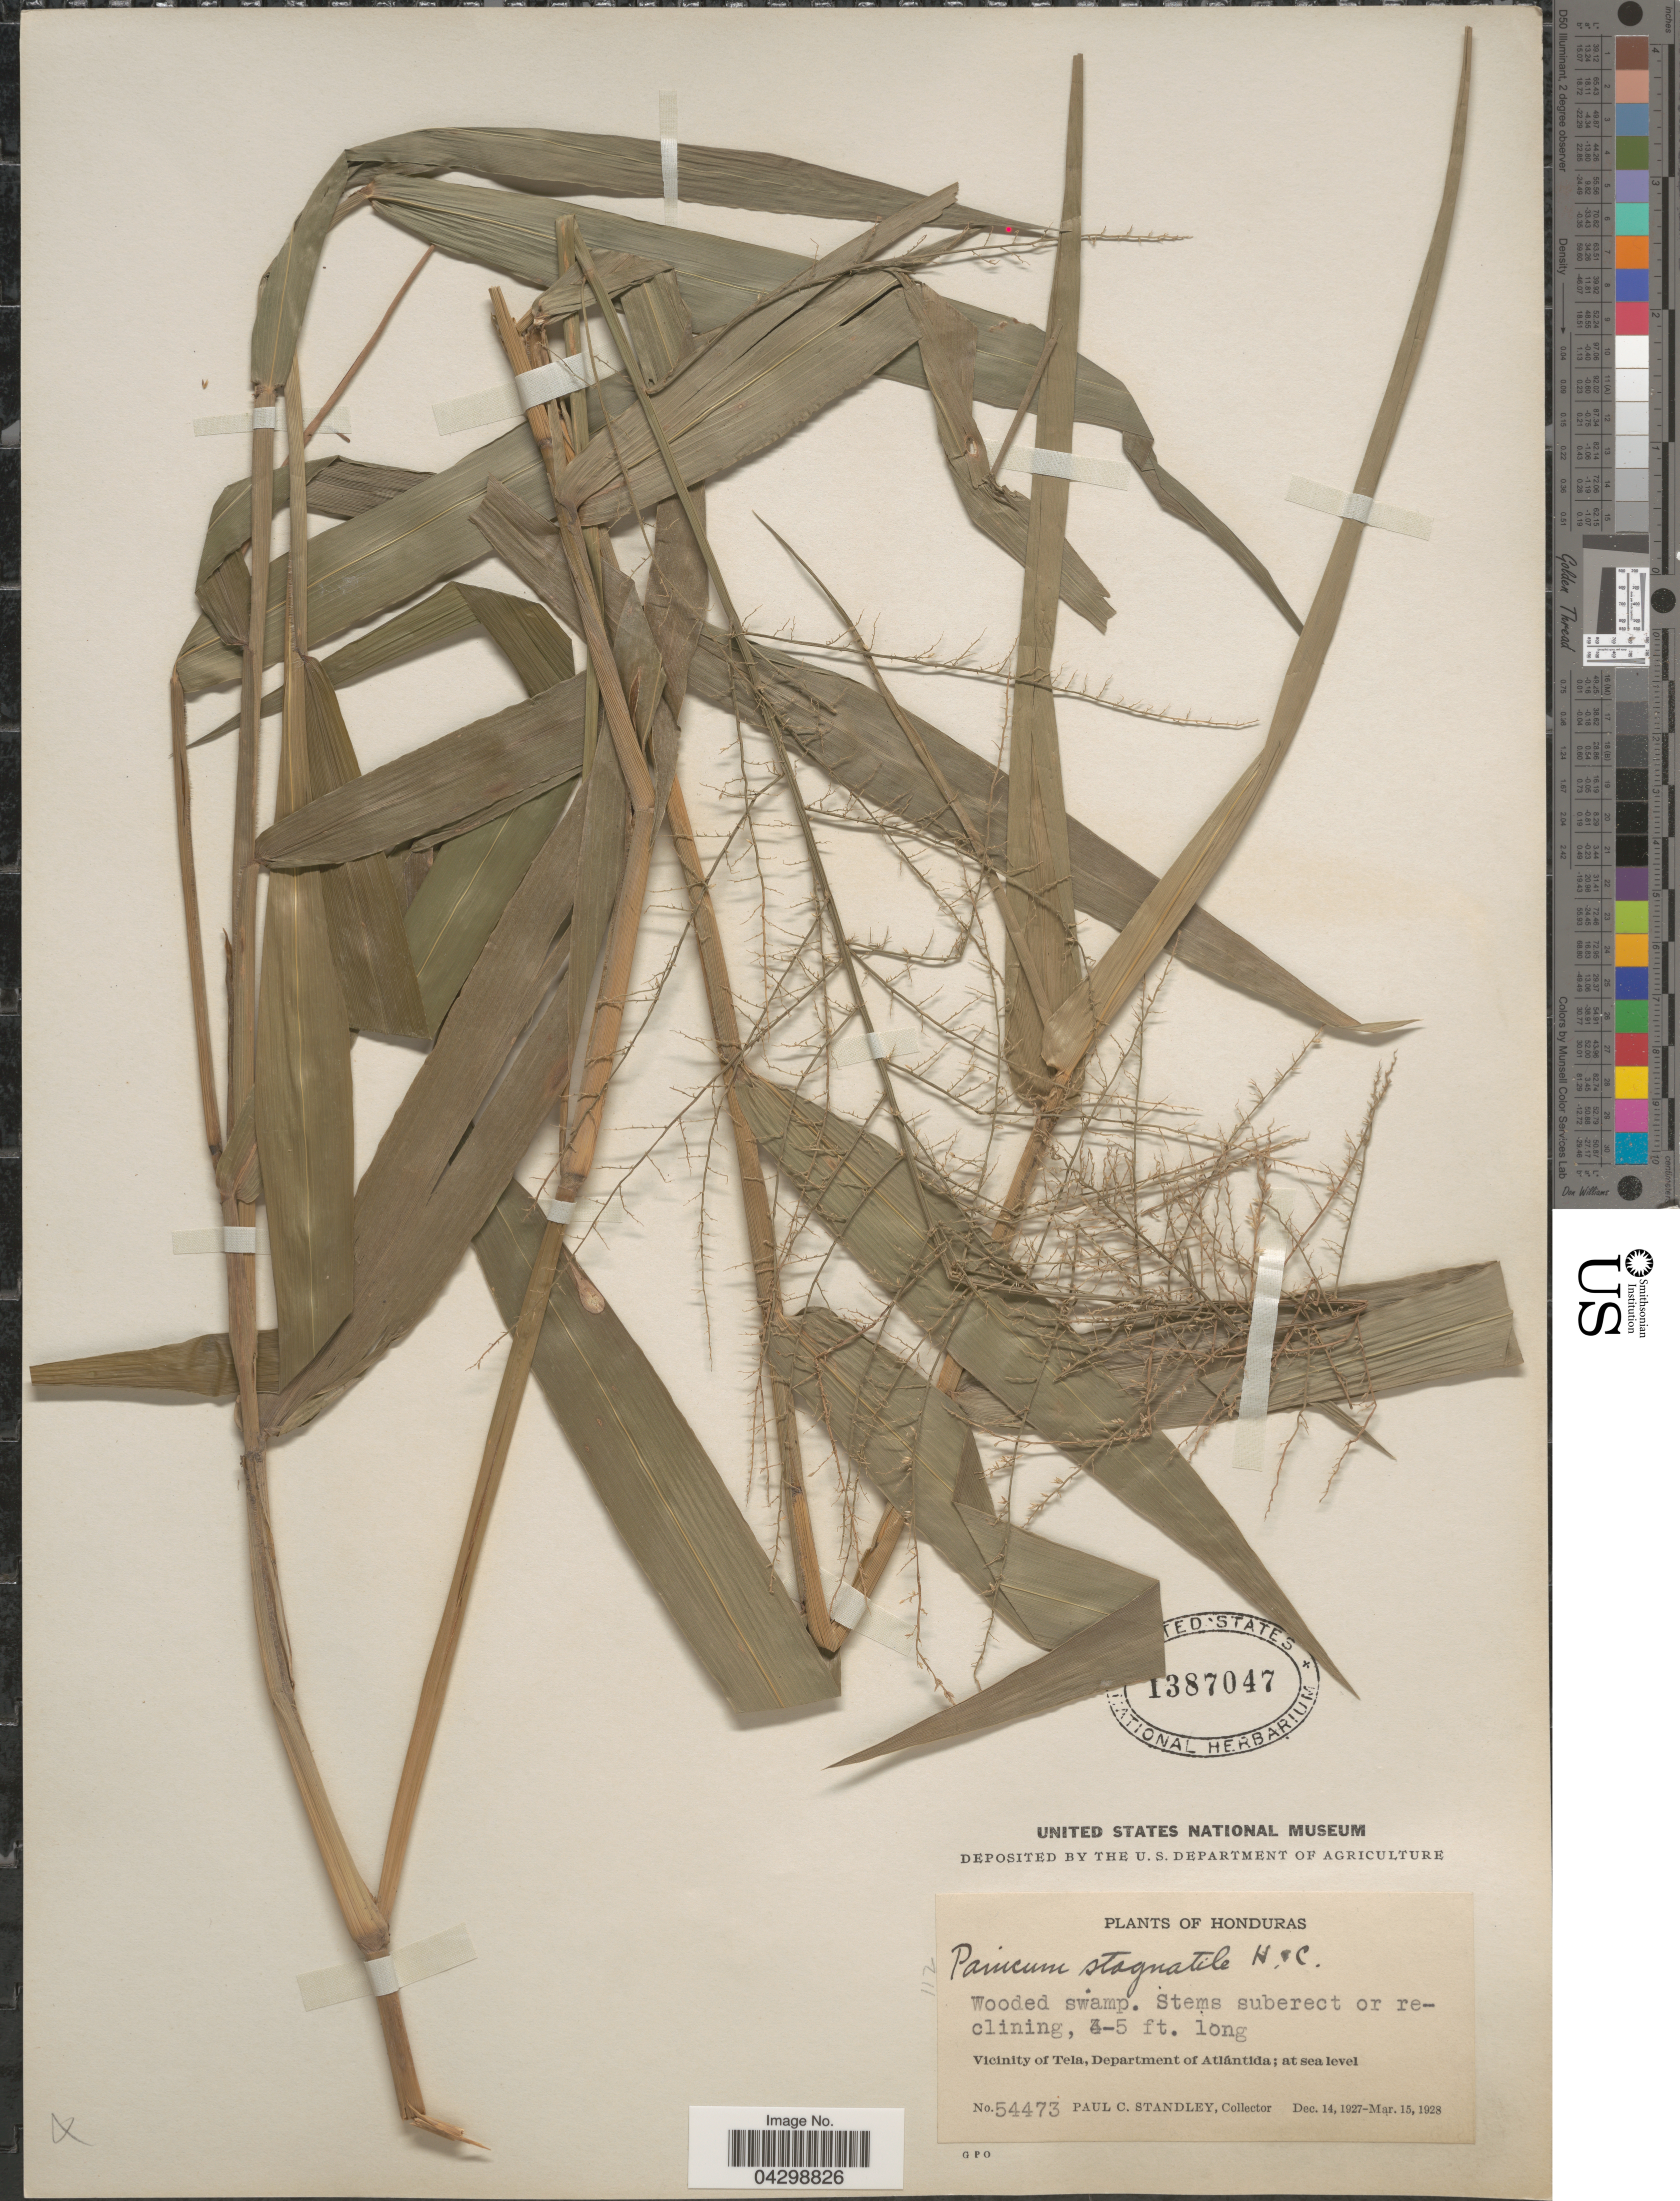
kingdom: Plantae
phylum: Tracheophyta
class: Liliopsida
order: Poales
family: Poaceae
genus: Panicum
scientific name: Panicum stagnatile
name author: Hitchc. & Chase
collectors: P. C. Standley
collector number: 54473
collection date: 1927-12-14/1928-03-15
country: Honduras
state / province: Atlantida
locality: Vicinity of Tela, Department of Atlántida.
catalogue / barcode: US 1387047